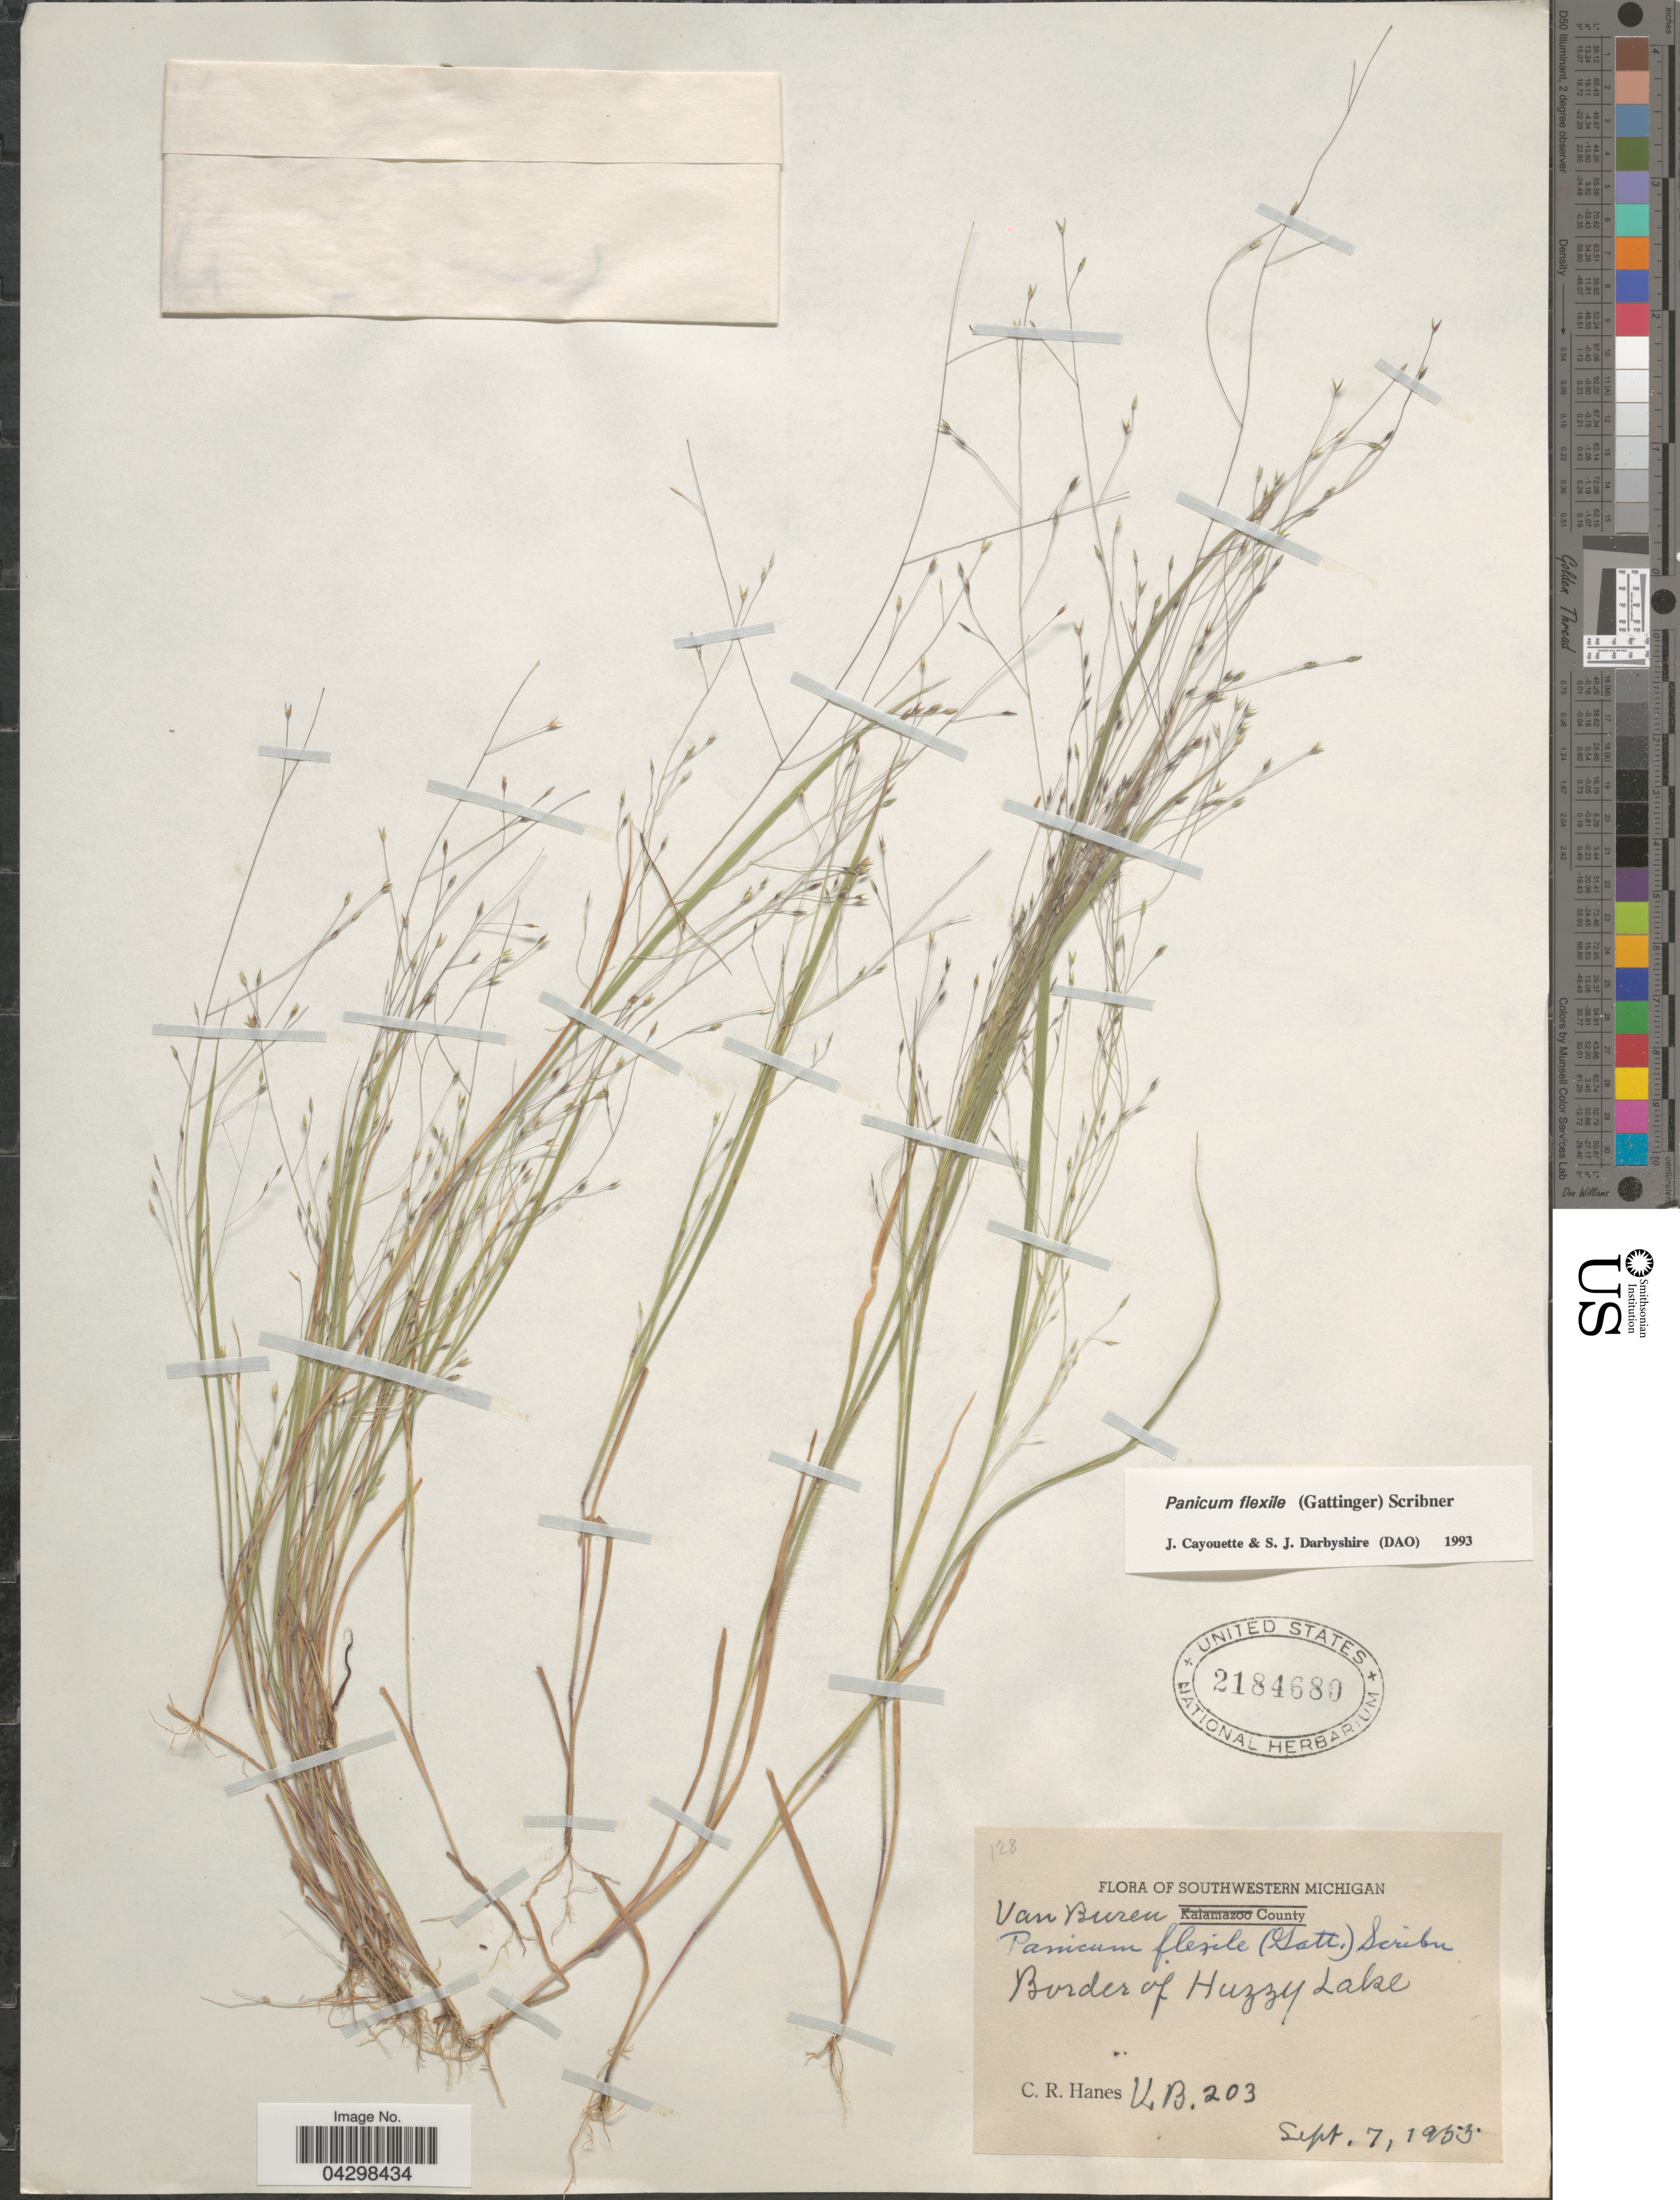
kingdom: Plantae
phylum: Tracheophyta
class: Liliopsida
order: Poales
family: Poaceae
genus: Panicum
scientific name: Panicum flexile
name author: (Gatt.) Scribn.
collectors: C. Hanes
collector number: U.B. 203*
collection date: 1955-09-07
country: United States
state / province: Michigan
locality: Southwestern Michigan. Van Buren County. Border of Huzzy Lake.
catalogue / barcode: US 2184680